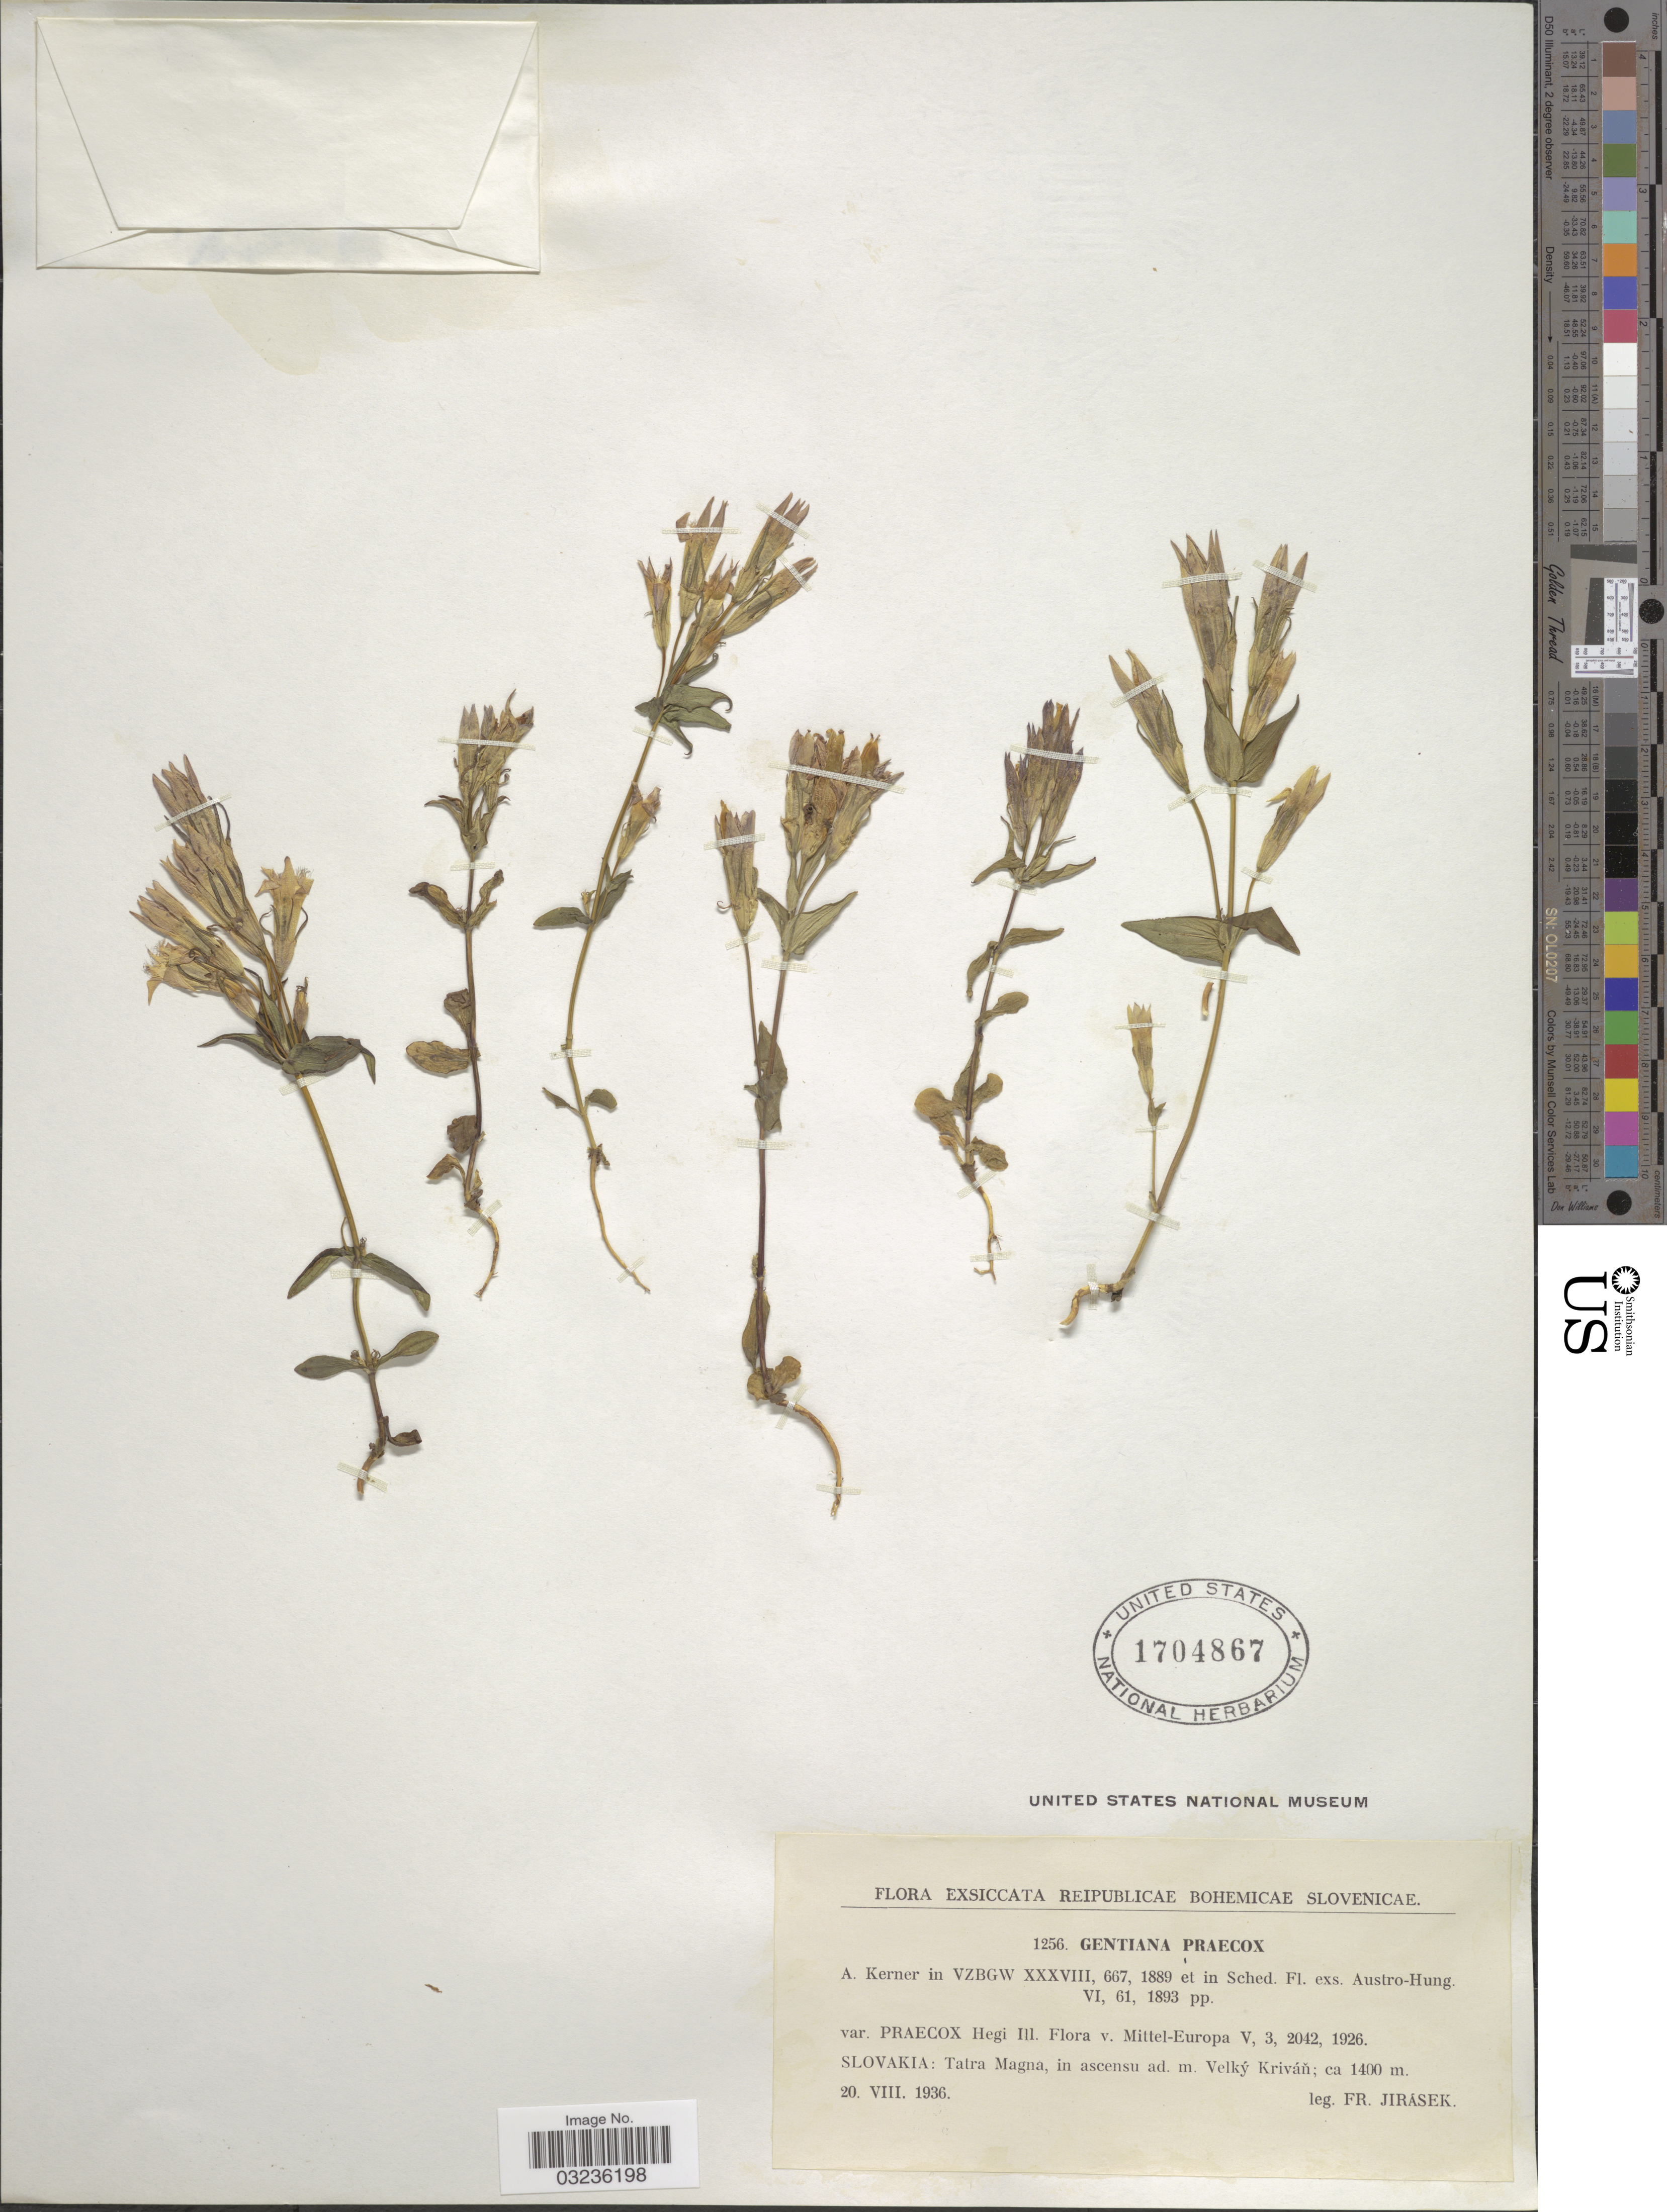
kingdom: Plantae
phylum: Tracheophyta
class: Magnoliopsida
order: Gentianales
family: Gentianaceae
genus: Gentiana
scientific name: Gentiana praecox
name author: A. Kern. & Jos. Kern.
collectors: F. Jirasek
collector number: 1256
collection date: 1936-08-20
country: Slovakia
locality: Reipublicae Bohemicae Slovenicae, Slovakia: Tatra Magna, in ascensu ad. m. Velky Kriván.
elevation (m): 1400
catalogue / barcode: US 1704867